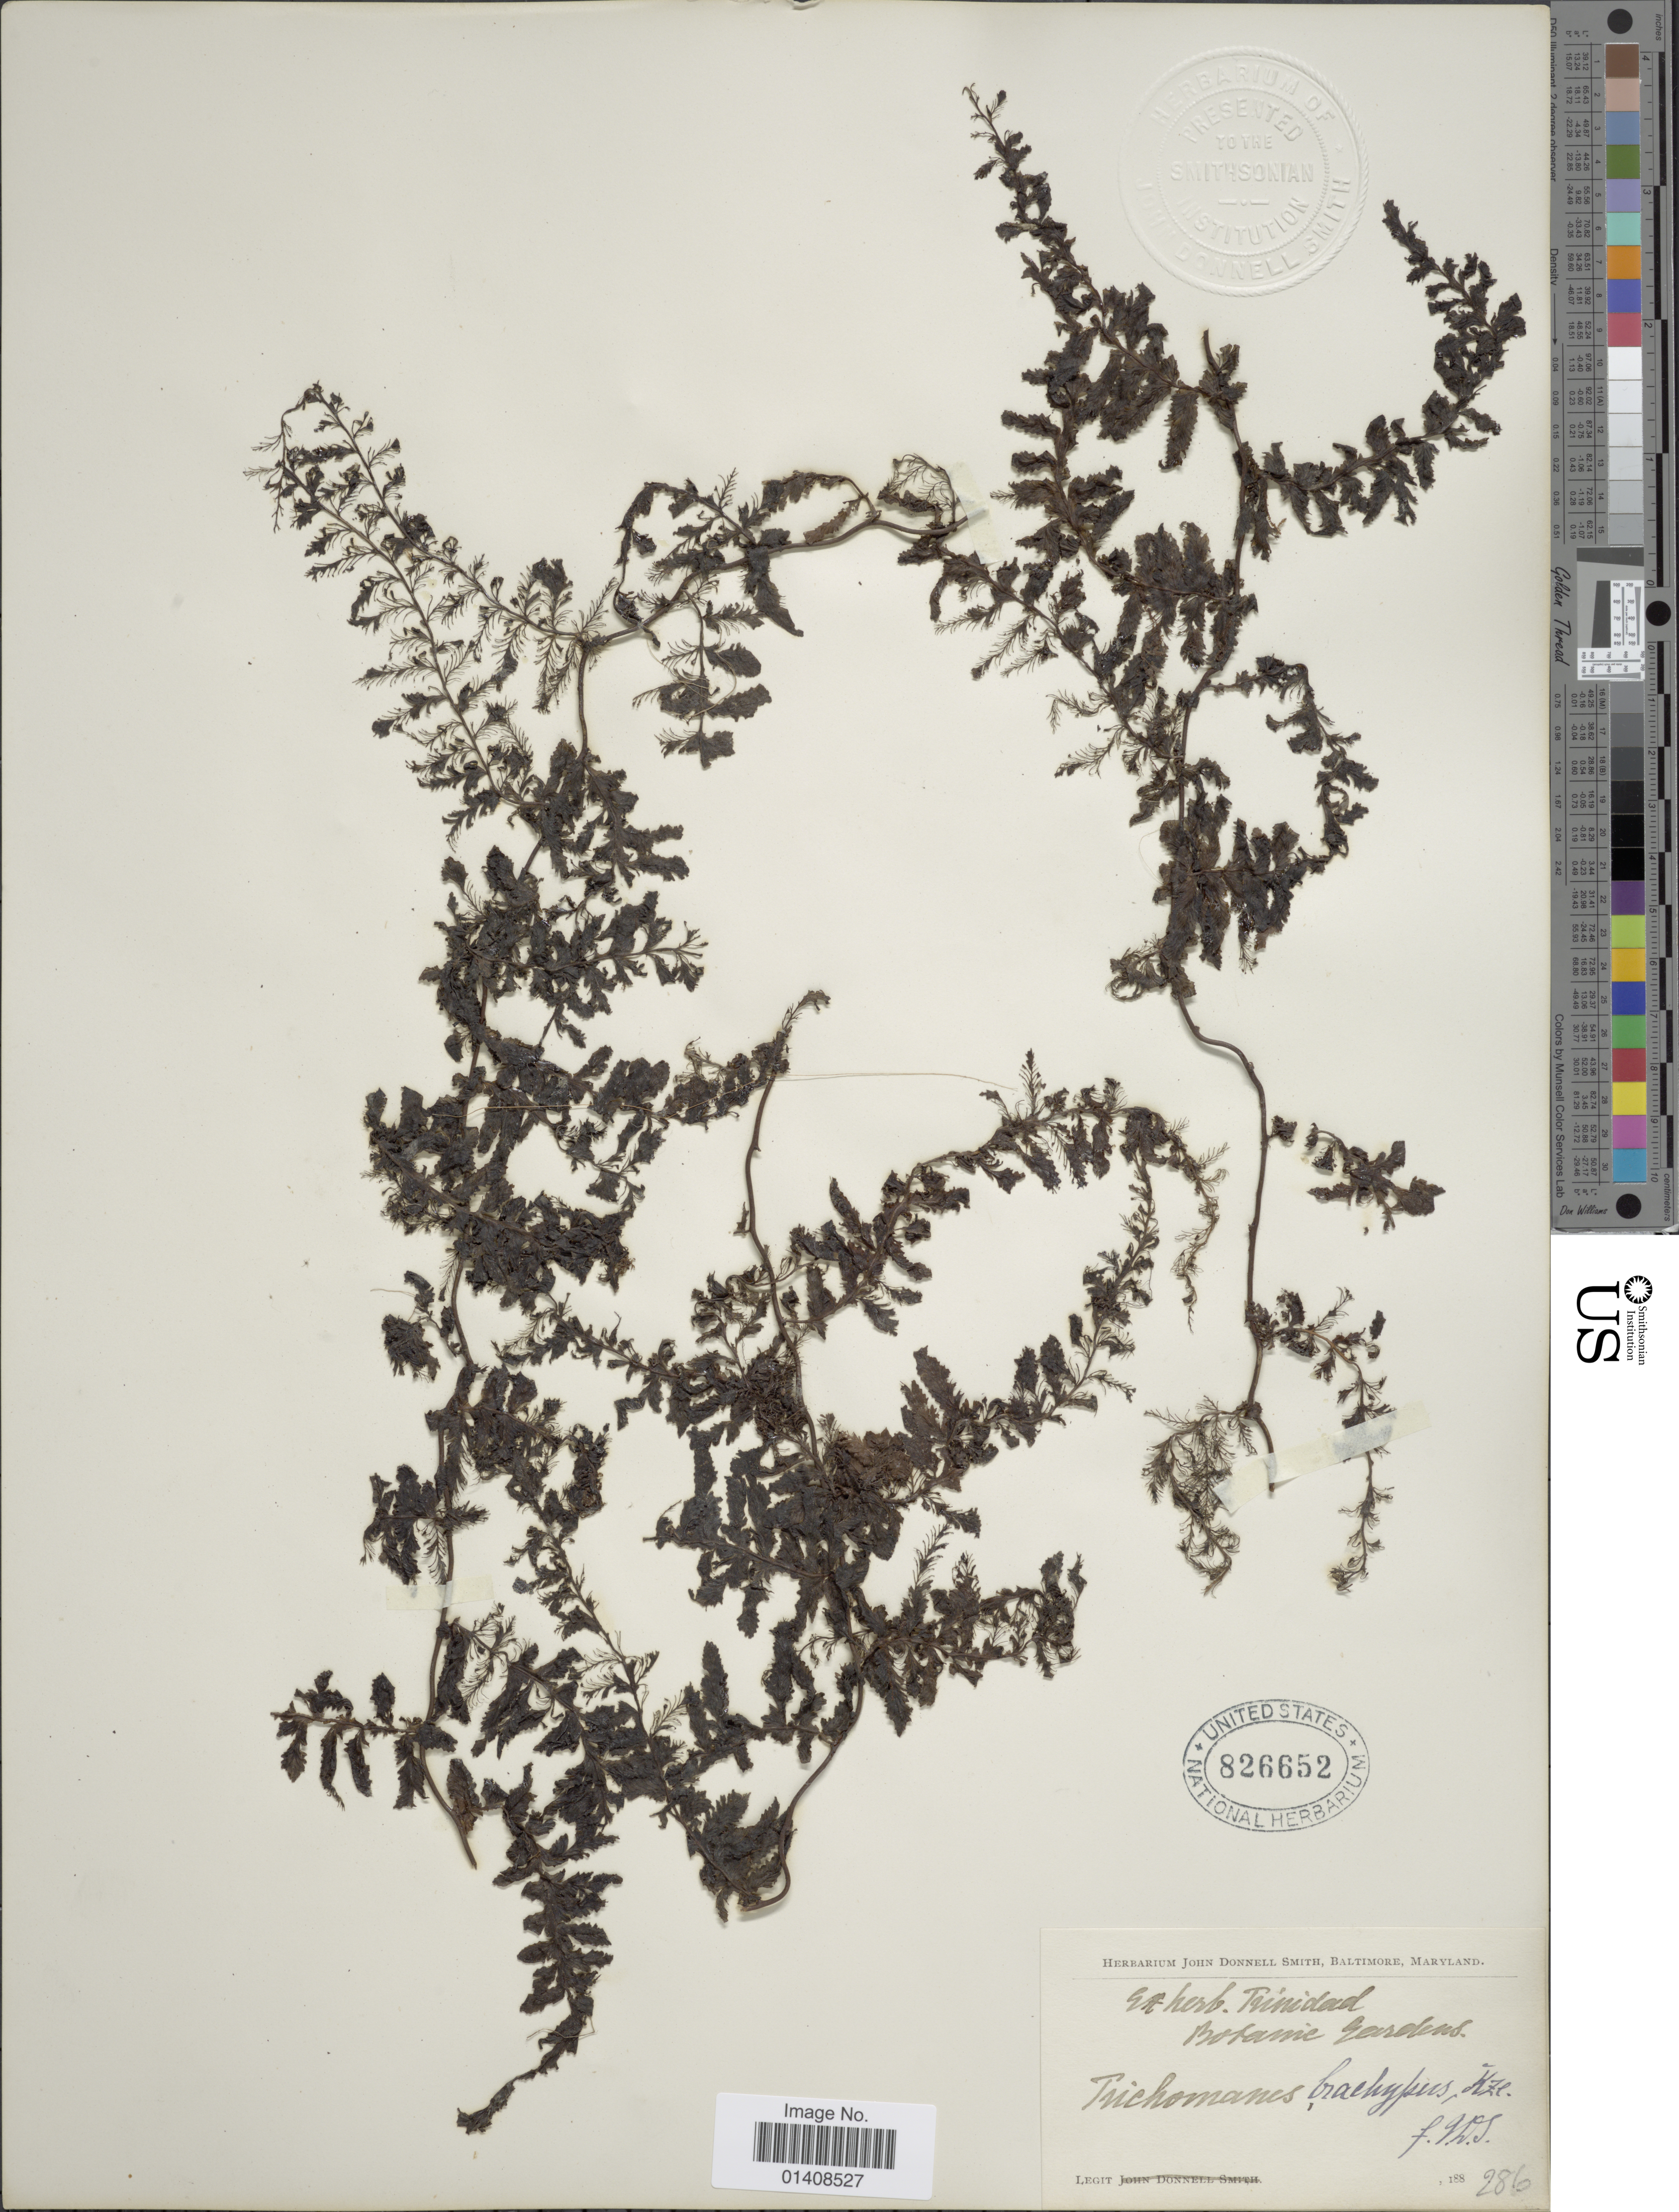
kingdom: Plantae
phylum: Tracheophyta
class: Polypodiopsida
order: Hymenophyllales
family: Hymenophyllaceae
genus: Trichomanes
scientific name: Trichomanes ankersii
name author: C. Parker ex Hook. & Grev.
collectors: ex herb. Bot. Gard. Trinidad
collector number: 286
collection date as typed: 188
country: Trinidad and Tobago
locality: Botanic Gardens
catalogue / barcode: US 826652